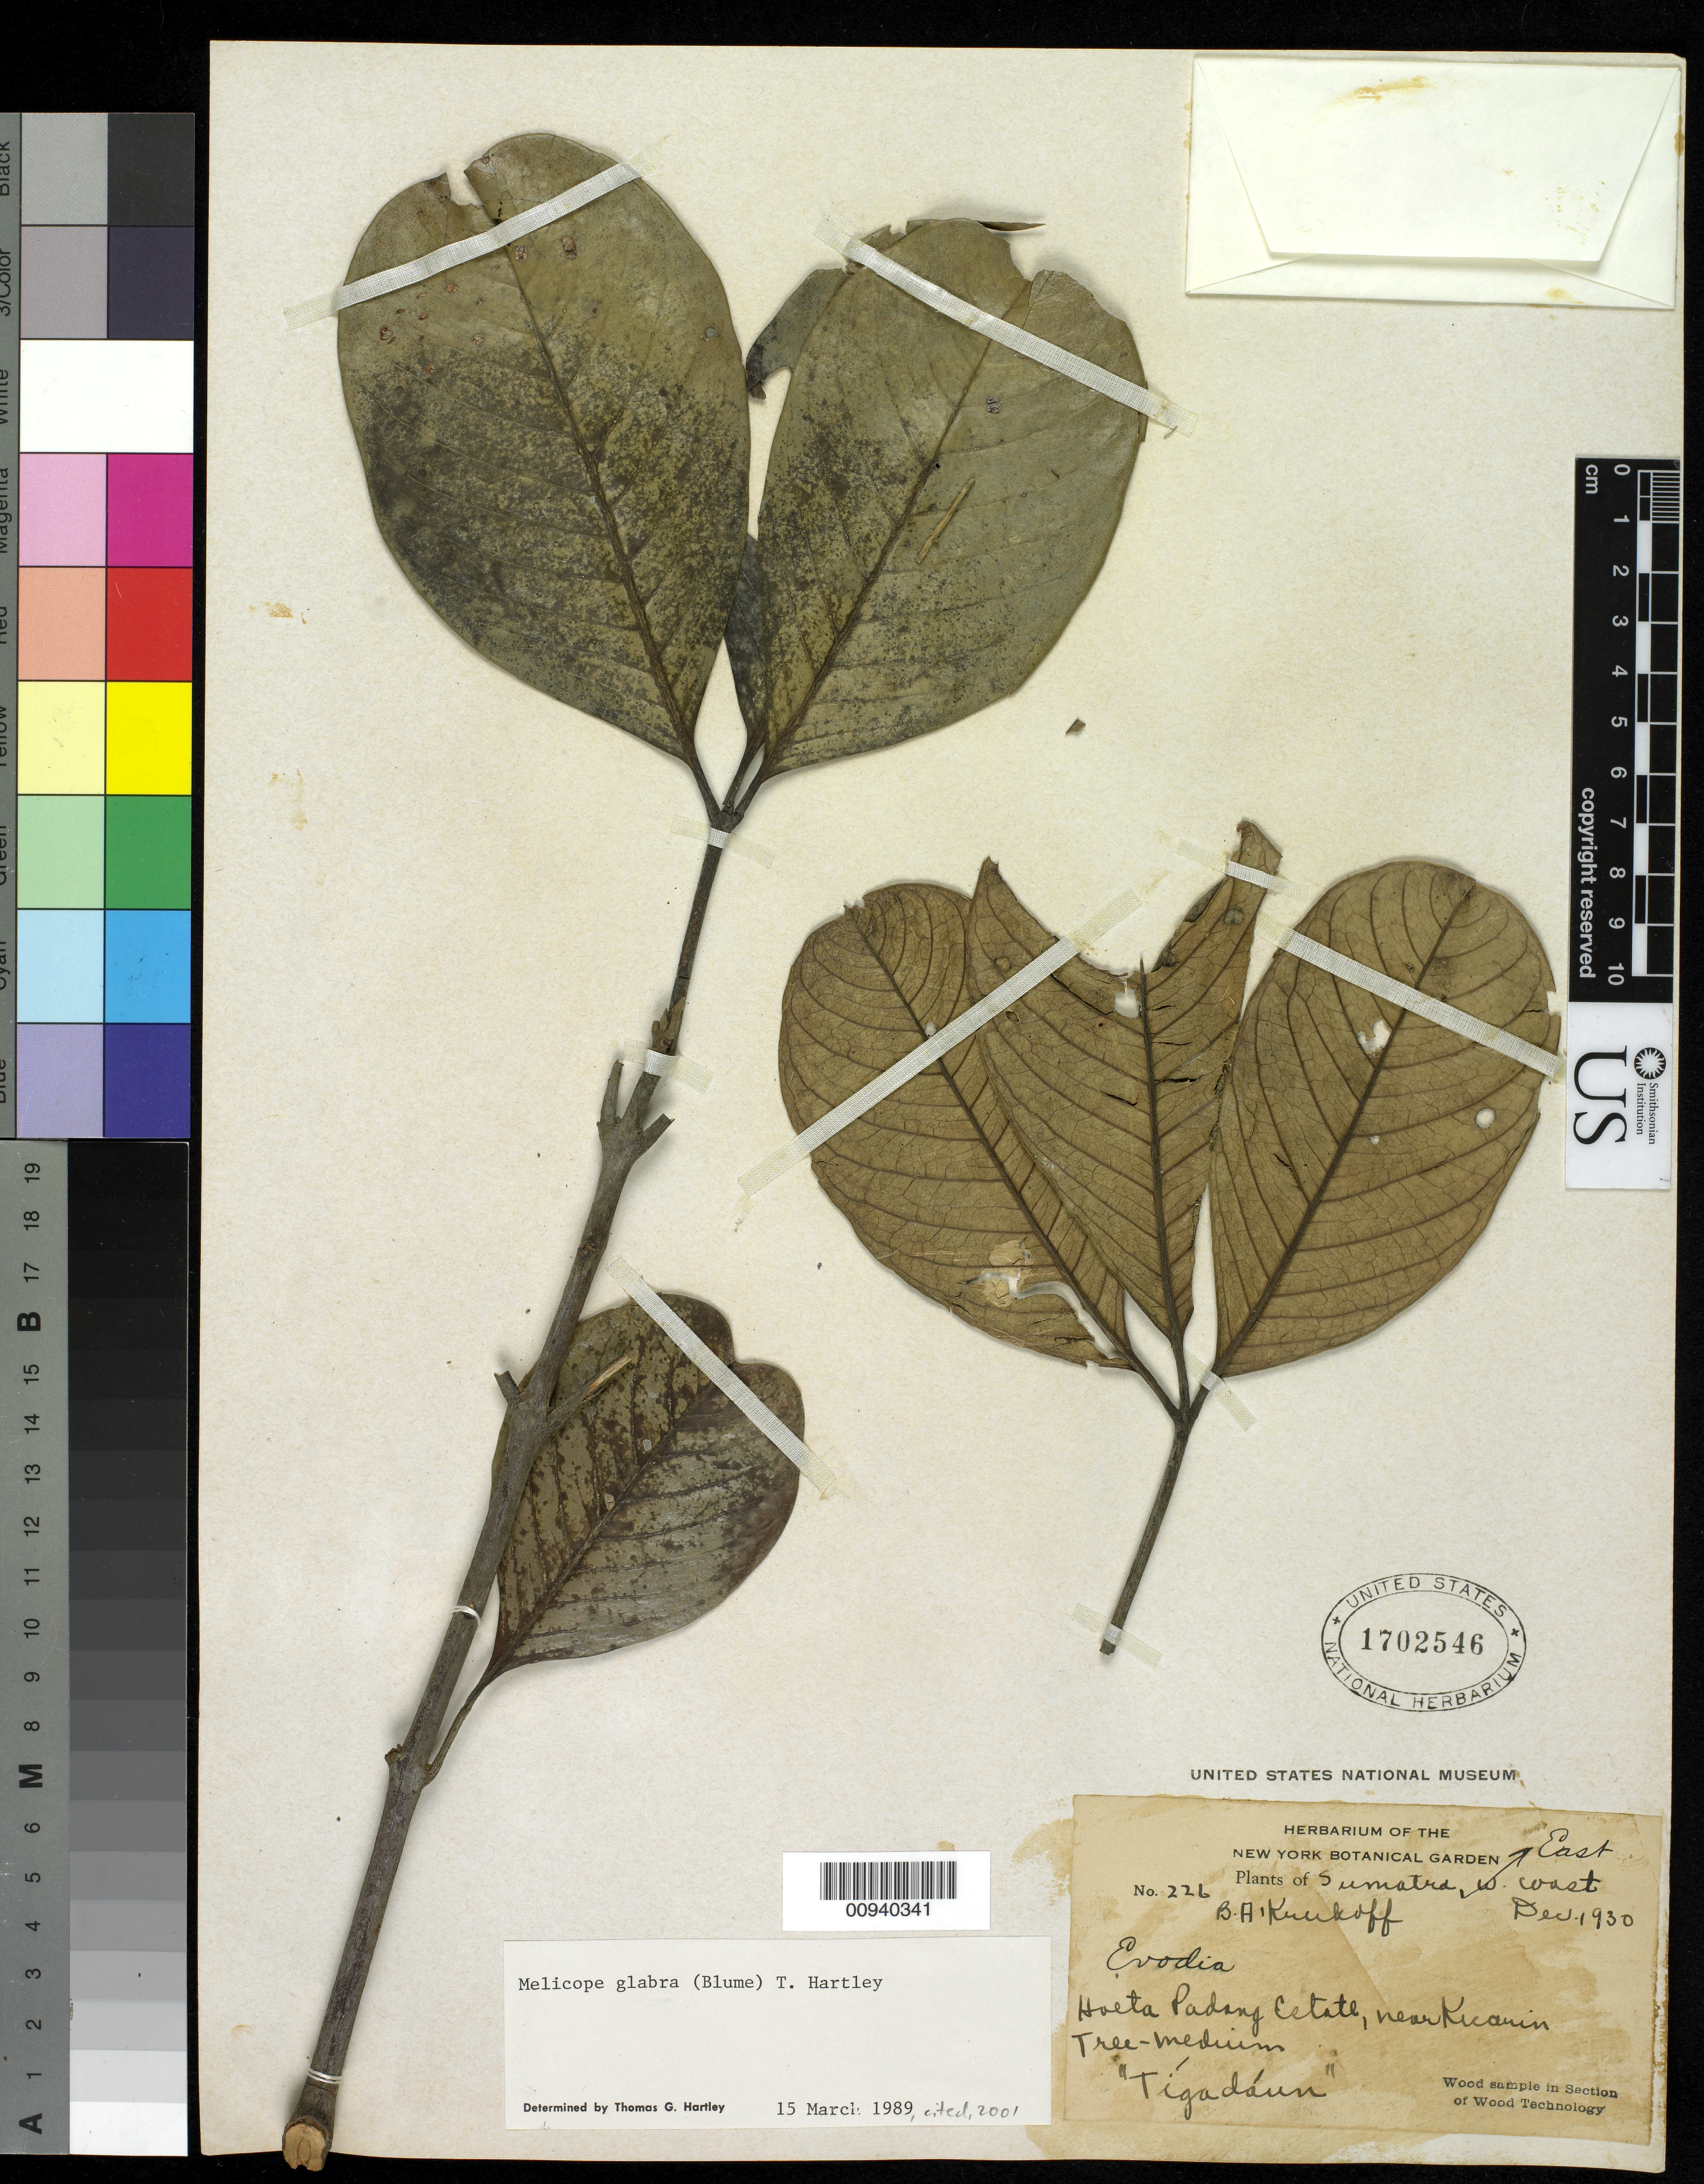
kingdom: Plantae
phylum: Tracheophyta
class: Magnoliopsida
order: Sapindales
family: Rutaceae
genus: Melicope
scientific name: Melicope glabra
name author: (Blume) T.G. Hartley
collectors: B. A. Krukoff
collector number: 226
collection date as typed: Dec 1930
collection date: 1930-12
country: Indonesia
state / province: Sumatra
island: Sumatra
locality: Hoeta Padang Estate, near Kuanin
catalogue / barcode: US 1702546